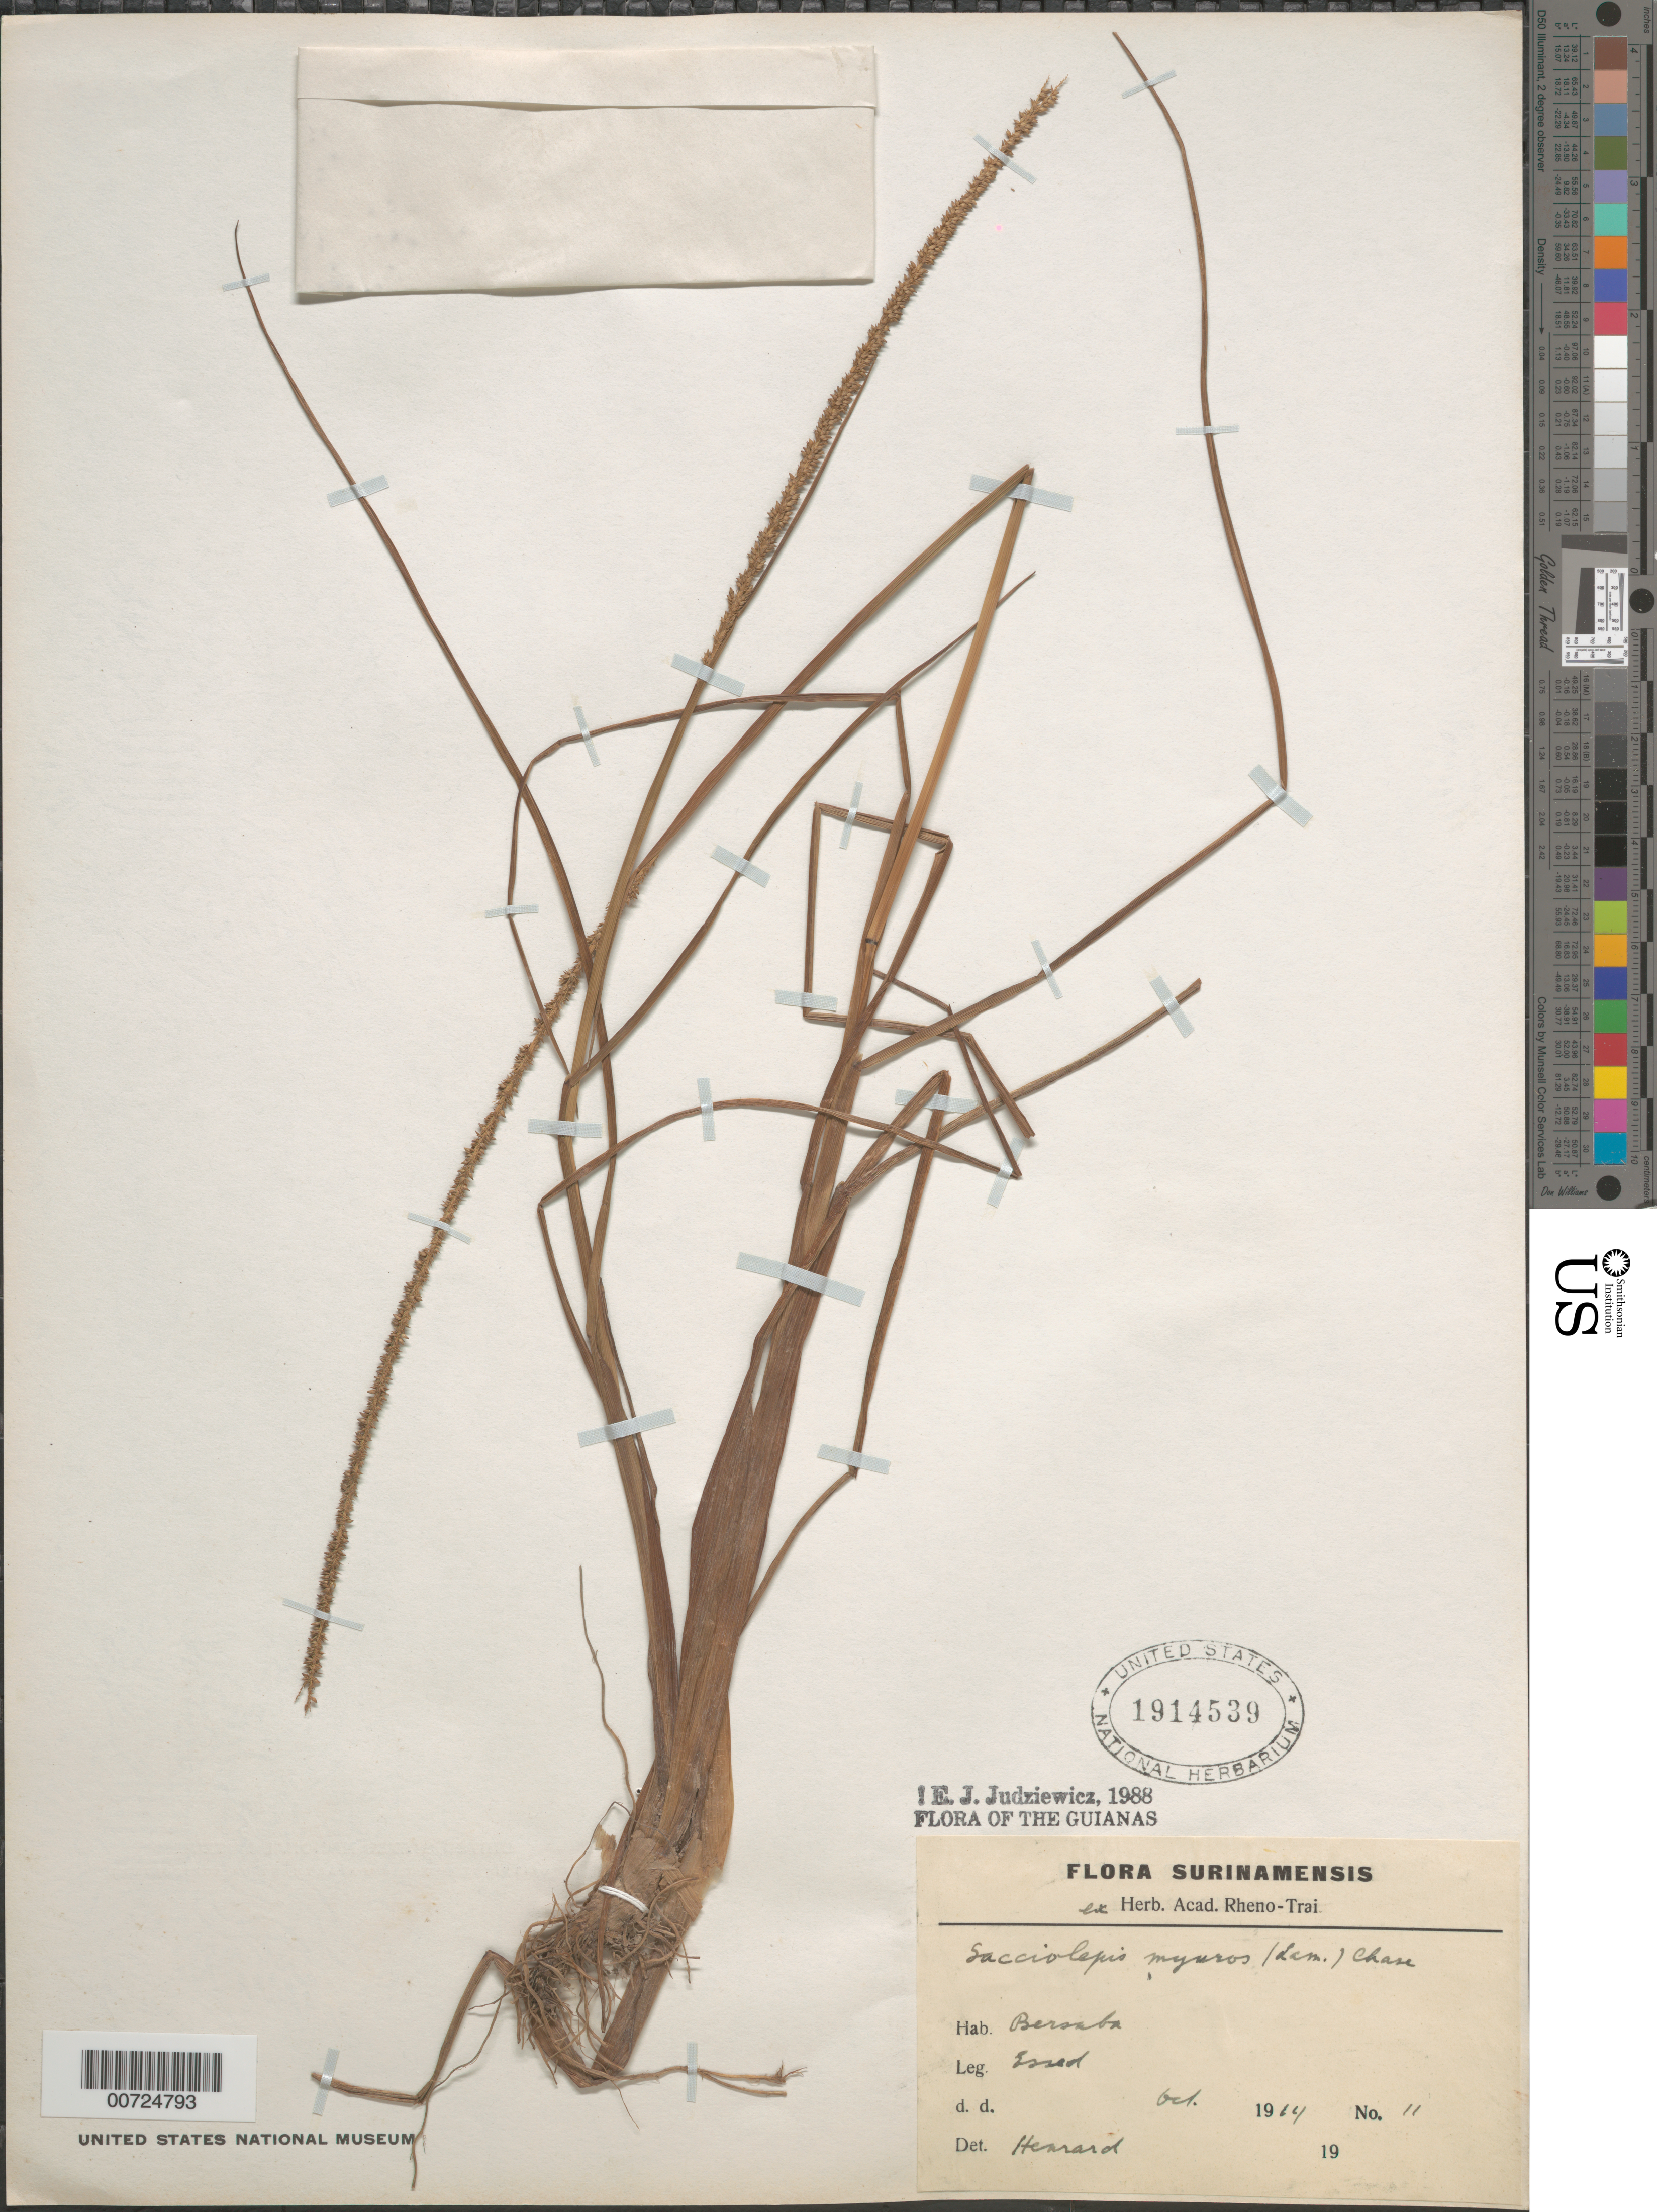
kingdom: Plantae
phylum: Tracheophyta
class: Liliopsida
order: Poales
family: Poaceae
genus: Sacciolepis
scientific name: Sacciolepis myuros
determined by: Judziewicz, E. J.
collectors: E. Essed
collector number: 11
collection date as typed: Oct-14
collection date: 1914-10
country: Suriname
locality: Bersaba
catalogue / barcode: US 1914539